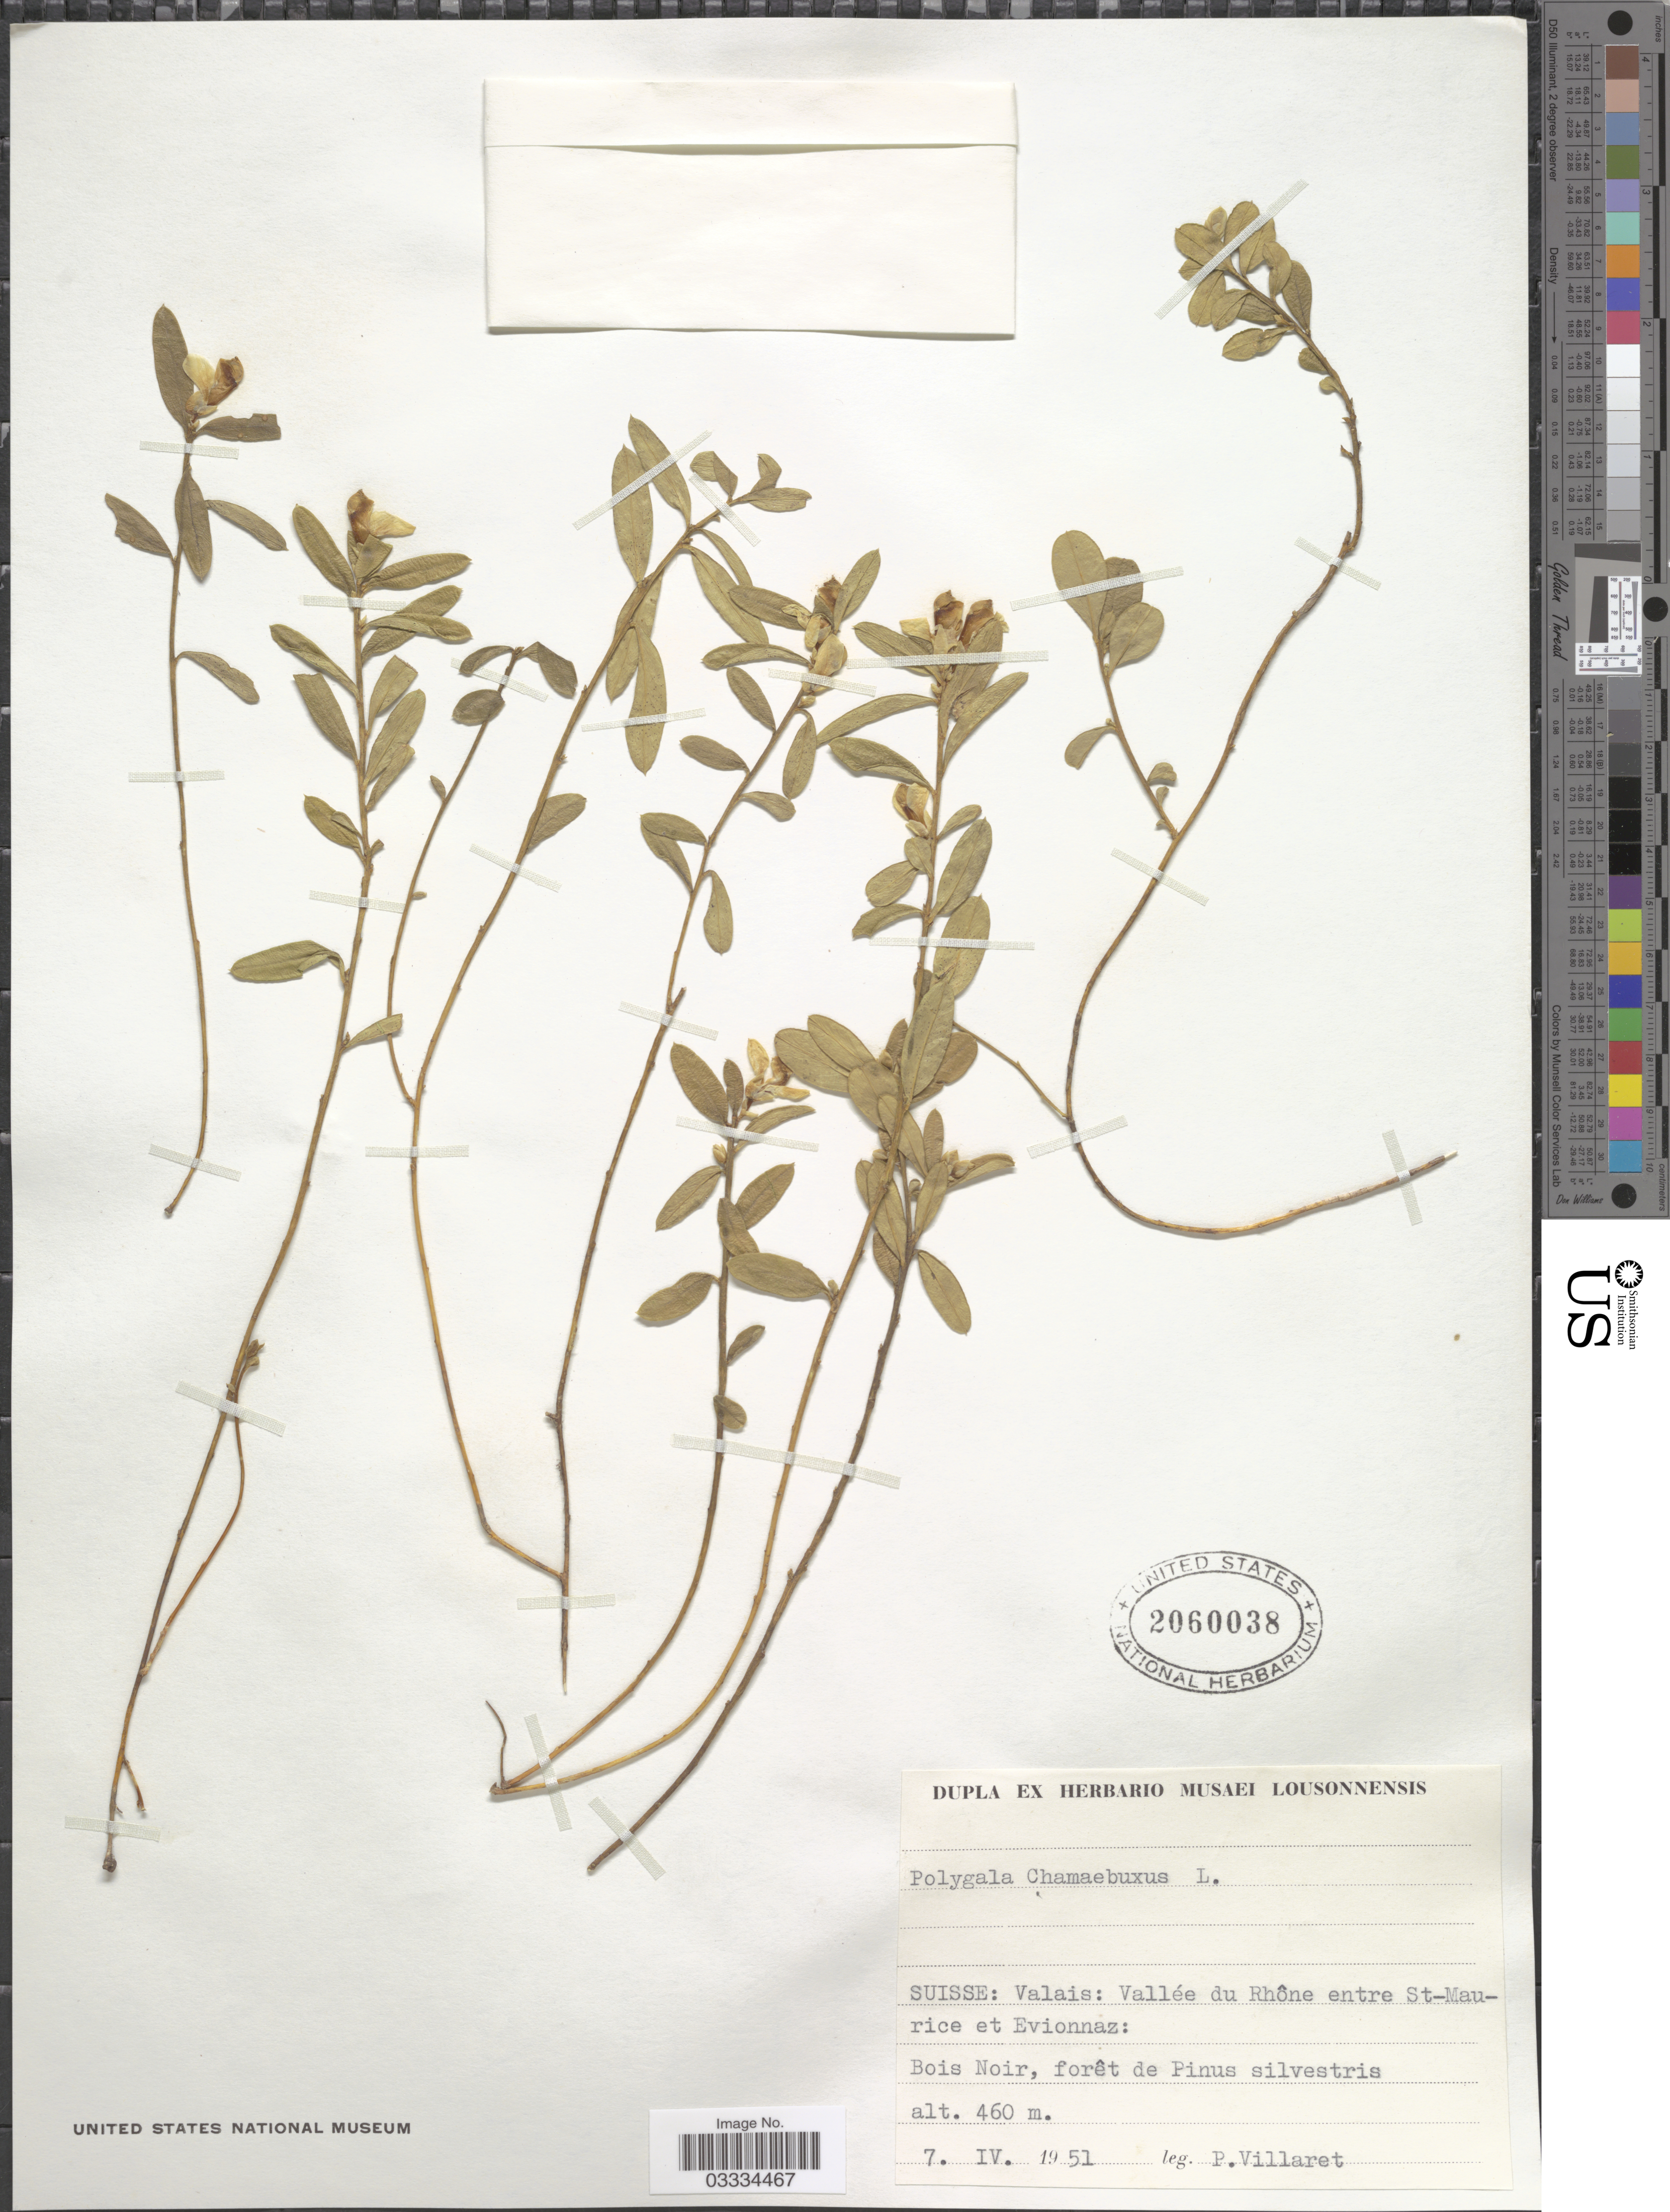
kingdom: Plantae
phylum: Tracheophyta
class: Magnoliopsida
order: Fabales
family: Polygalaceae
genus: Polygaloides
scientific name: Polygaloides chamaebuxus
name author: (L.) O. Schwarz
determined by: Strong, Mark T., (BOT), Smithsonian Institution - National Museum of Natural History (UNITED STATES)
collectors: P. Villaret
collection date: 1951-04-07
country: Switzerland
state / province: Valais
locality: Suisse: Vallée du Rhône entre St-Maurice et Evionnaz. Bois Noir, forêt de Pinus silvestris. [unsure placement]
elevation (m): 460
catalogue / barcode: US 2060038